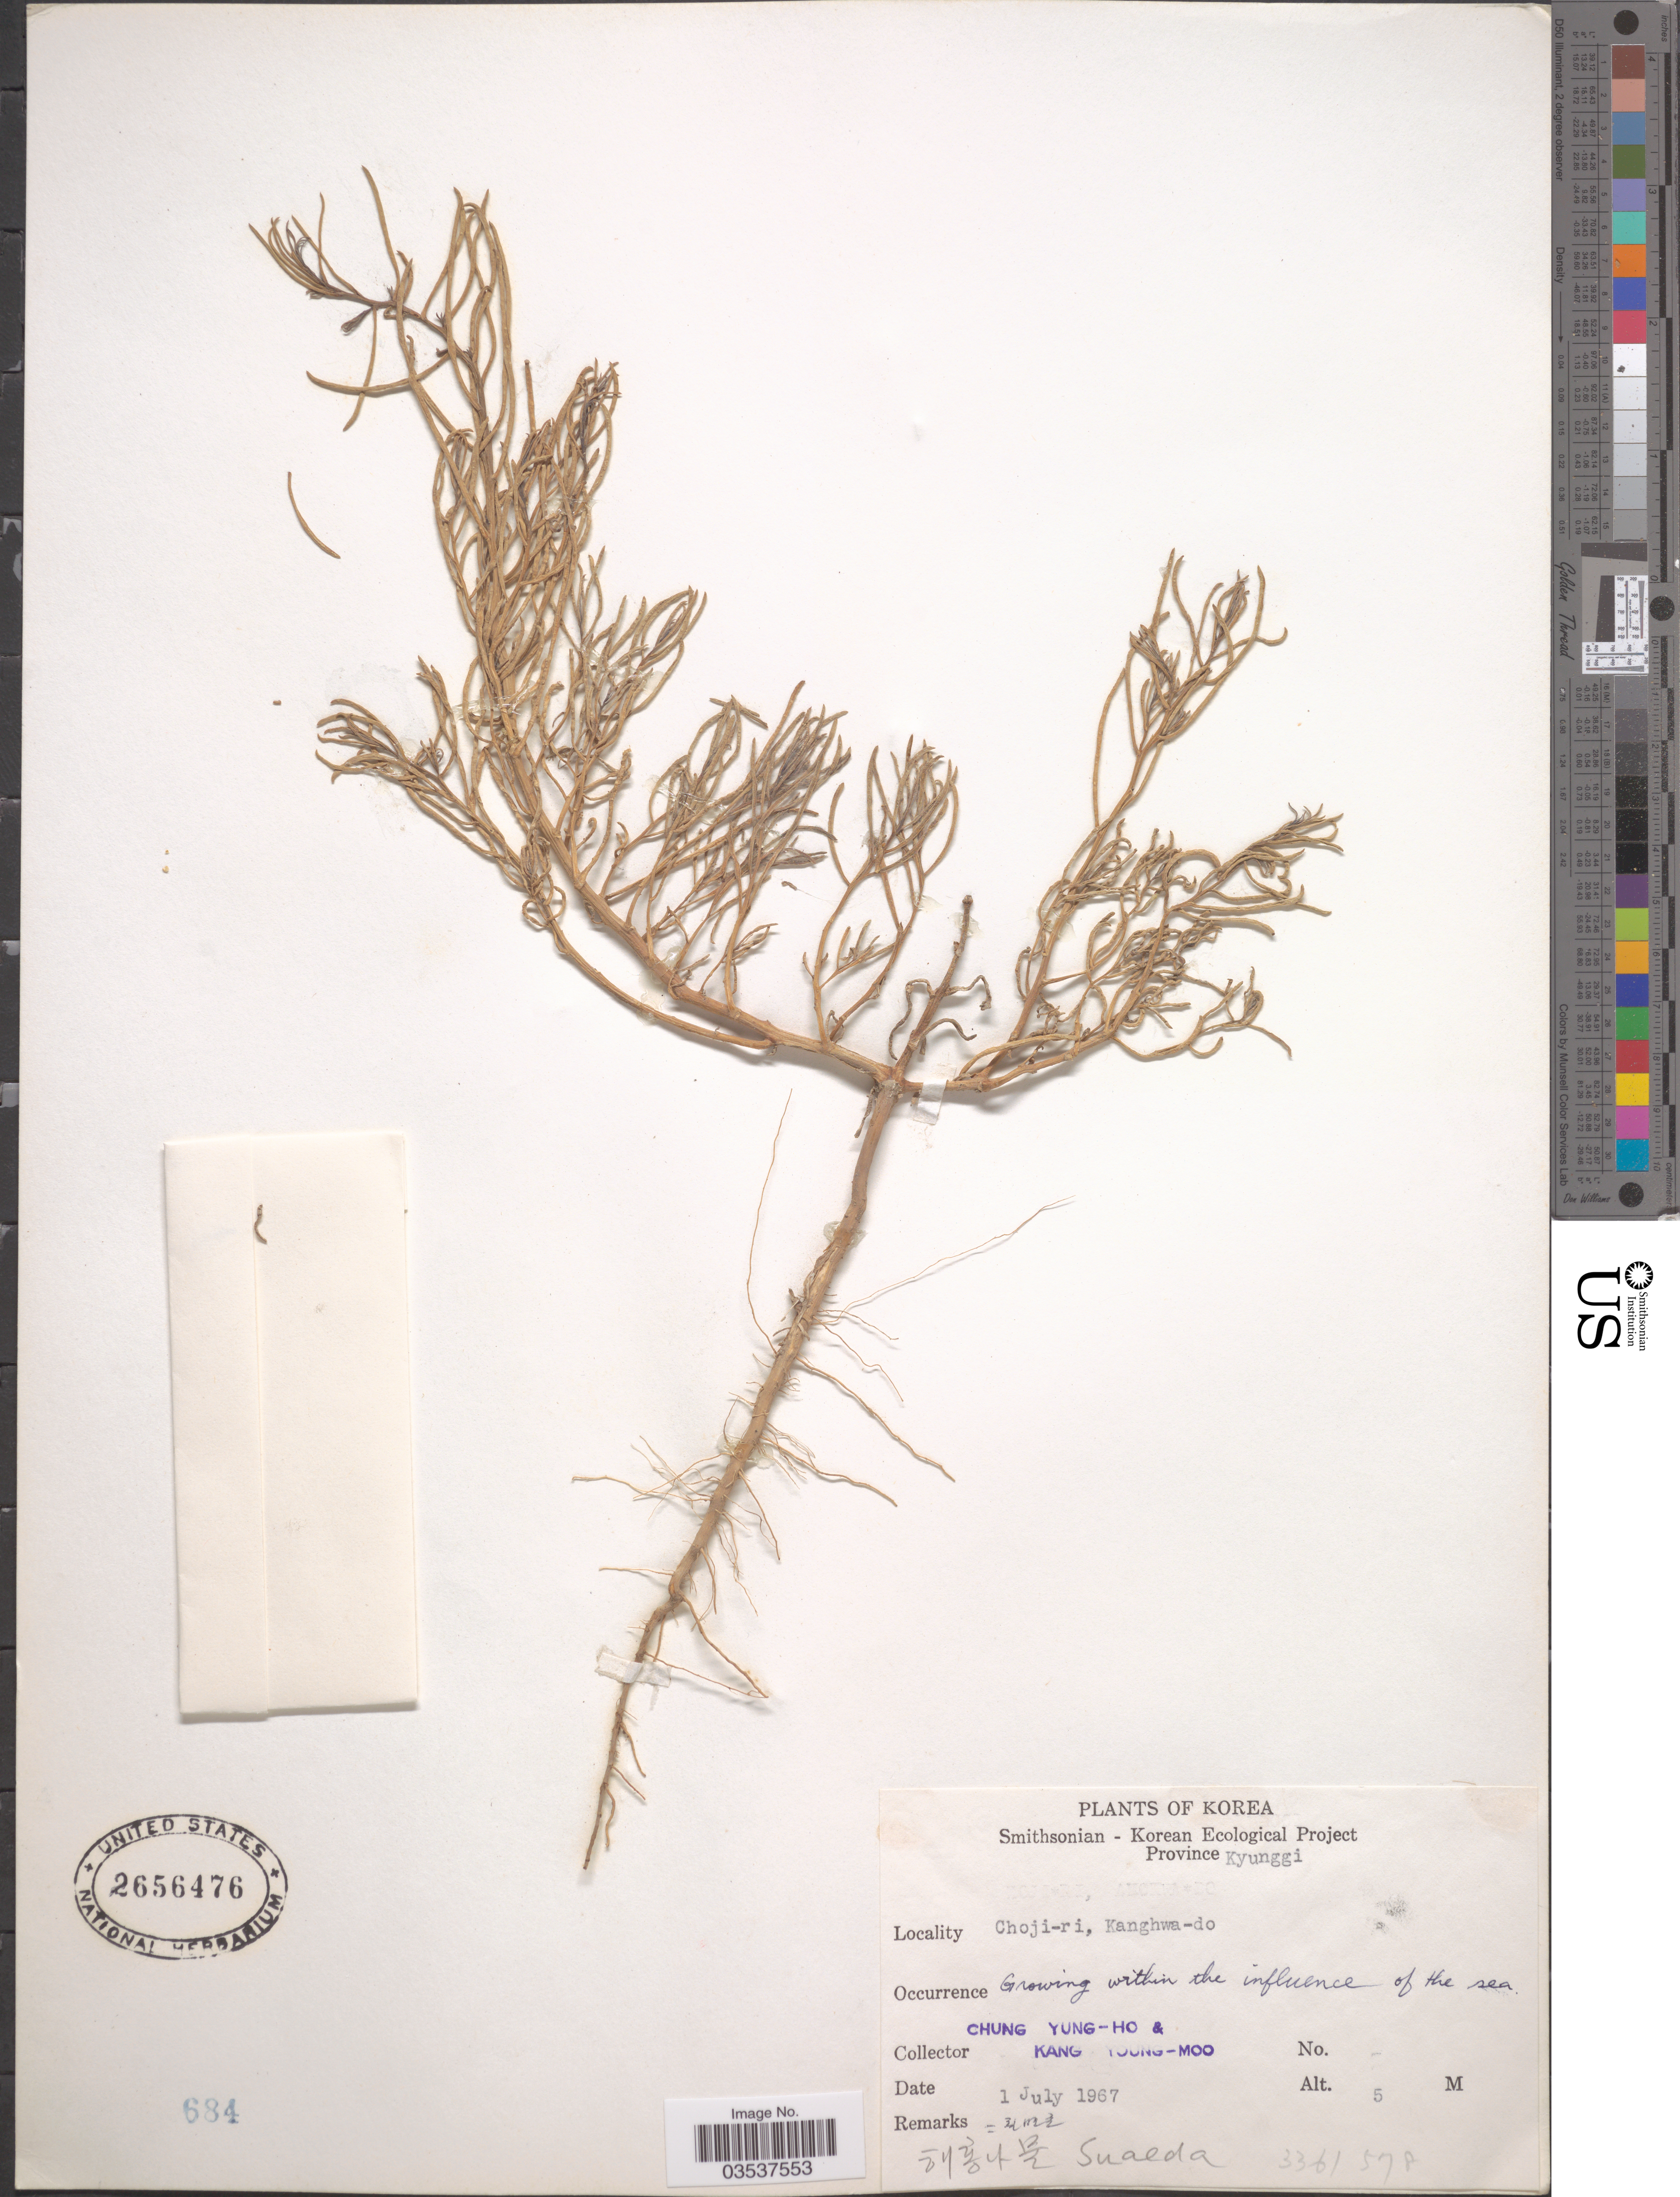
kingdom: Plantae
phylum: Tracheophyta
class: Magnoliopsida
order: Caryophyllales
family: Amaranthaceae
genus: Suaeda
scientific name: Suaeda sp.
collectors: C. Yung-Ho & K. Young-Moo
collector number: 336/578*?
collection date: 1967-07-01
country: South Korea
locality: Province Kyunggi. Choji-ri, Kanghwa-do.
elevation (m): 5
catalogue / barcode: US 2656476